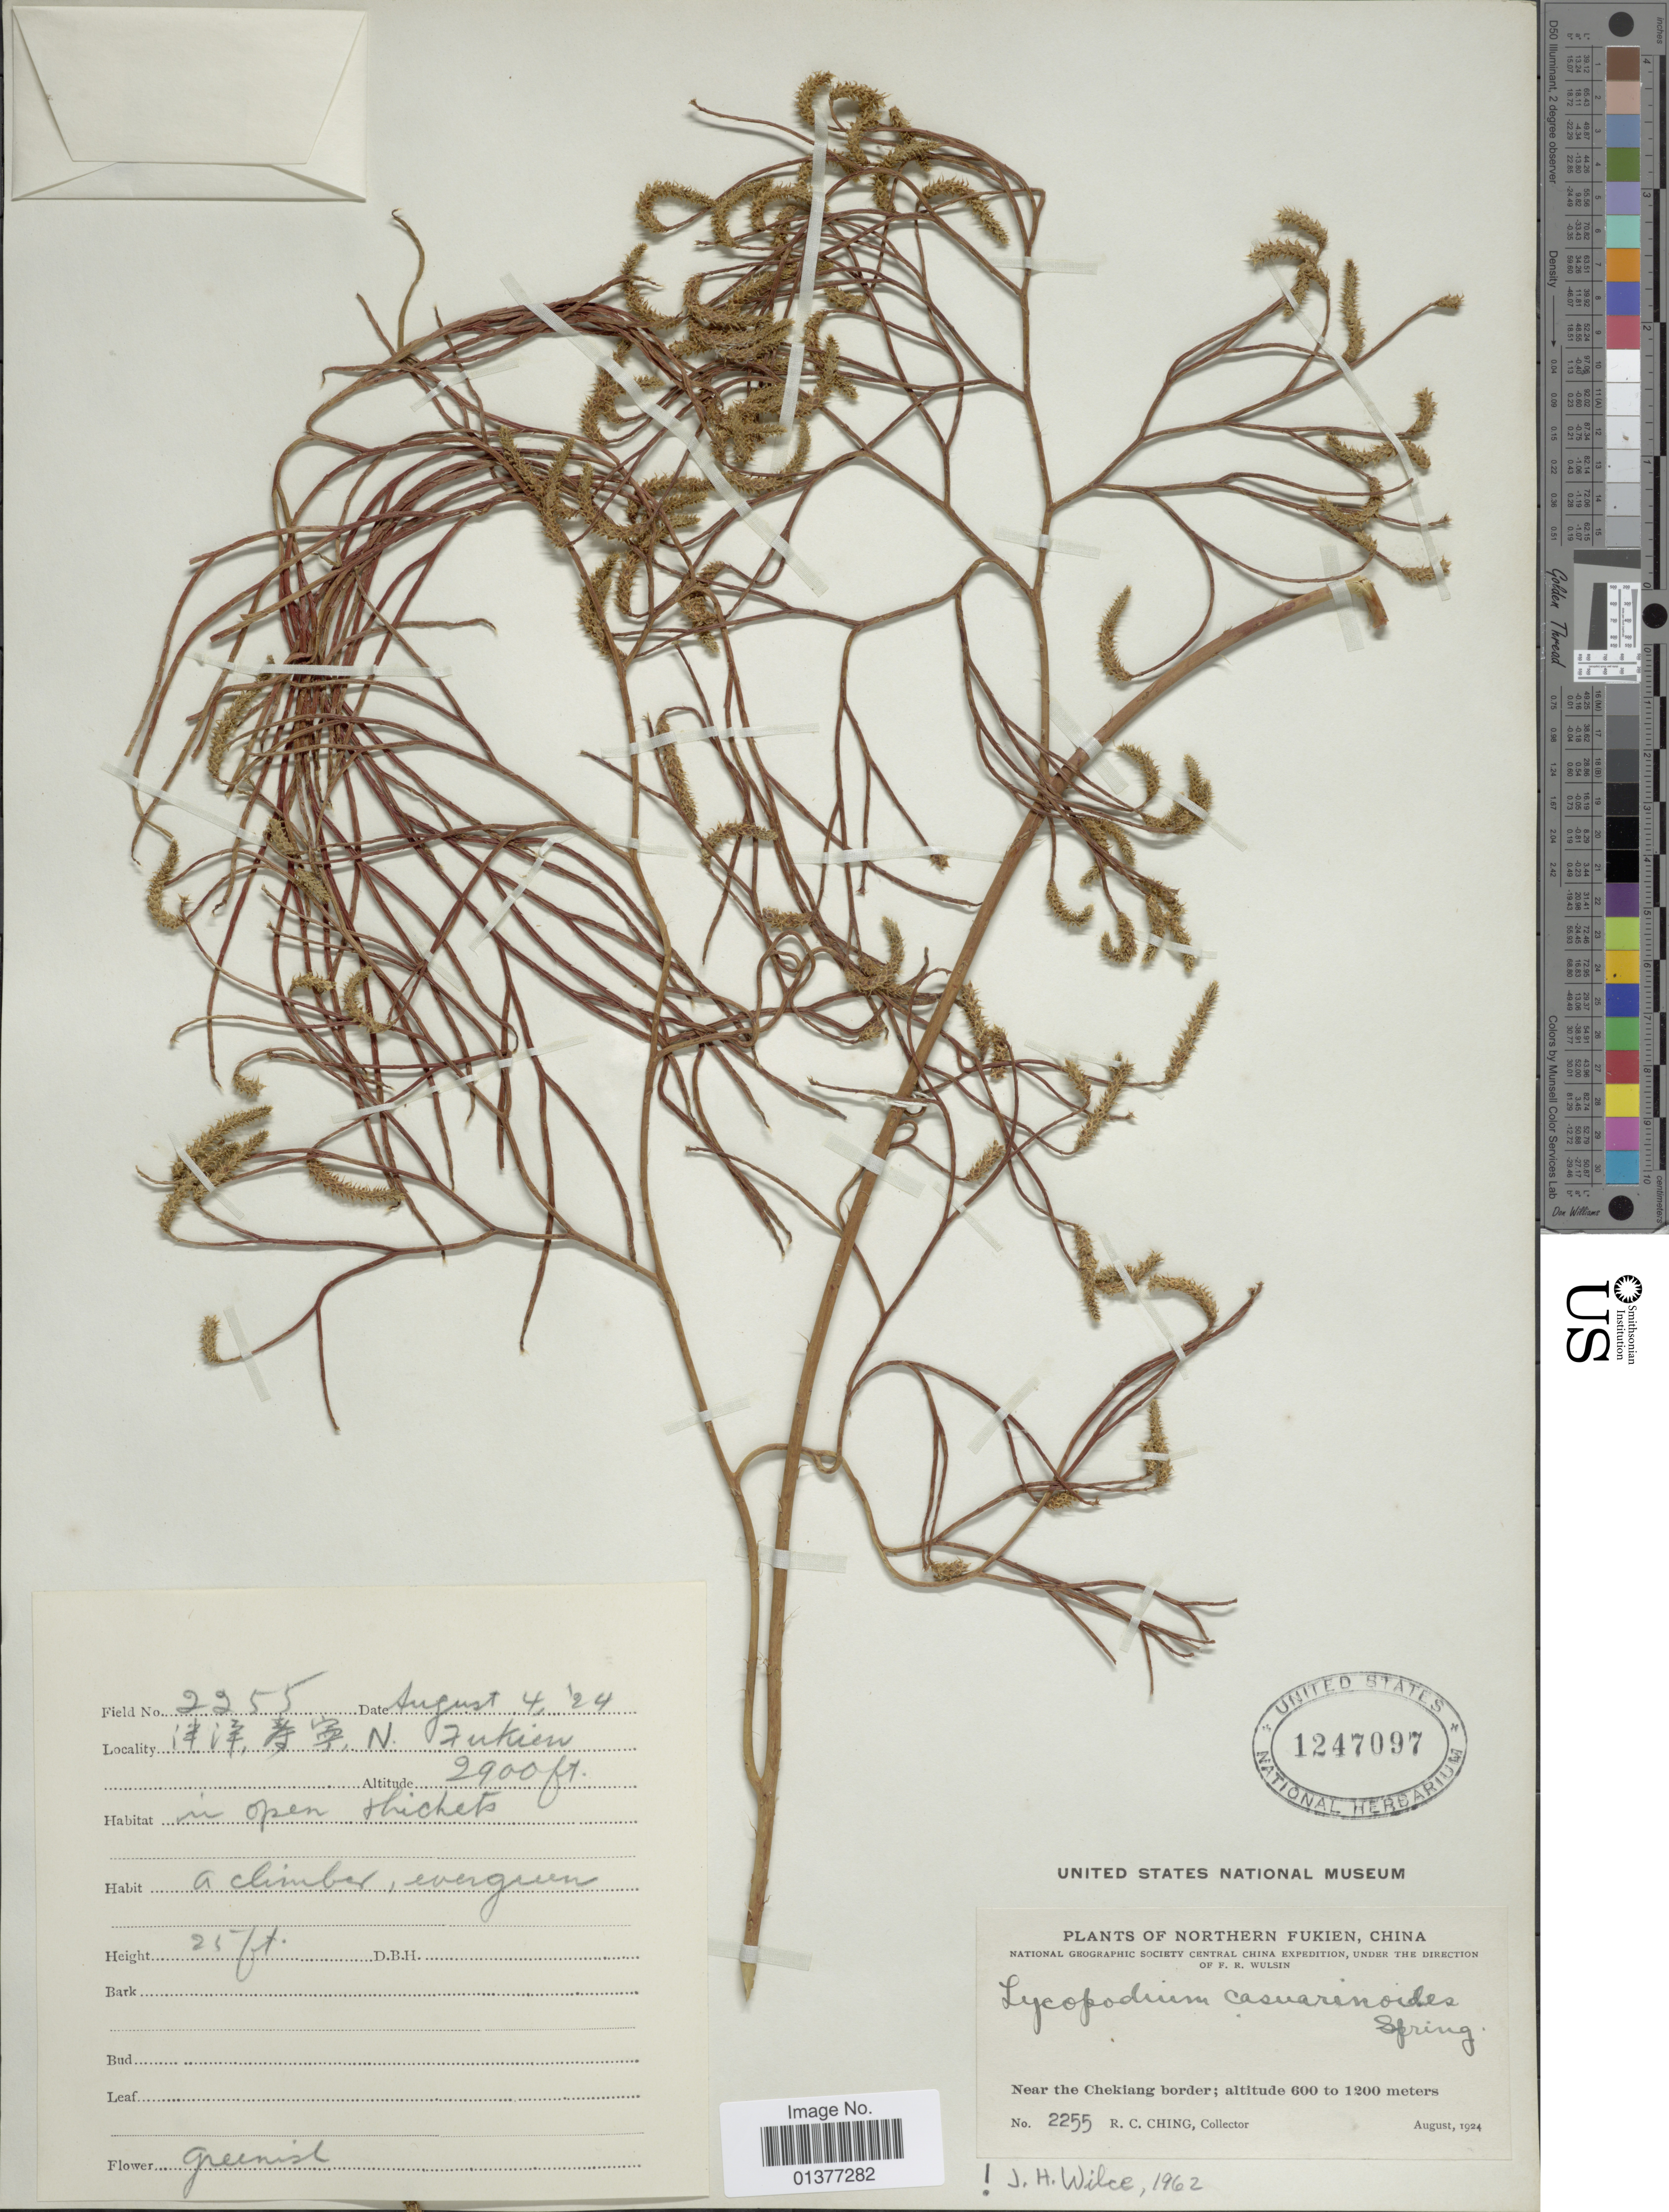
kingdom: Plantae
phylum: Tracheophyta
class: Lycopodiopsida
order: Lycopodiales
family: Lycopodiaceae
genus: Lycopodiastrum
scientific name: Lycopodiastrum casuarinoides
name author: (Spring) Holub ex R.D. Dixit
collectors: R. C. Ching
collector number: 2255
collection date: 1924-08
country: China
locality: Northern Fukien, Near the Chekiang border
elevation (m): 600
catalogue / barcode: US 1247097